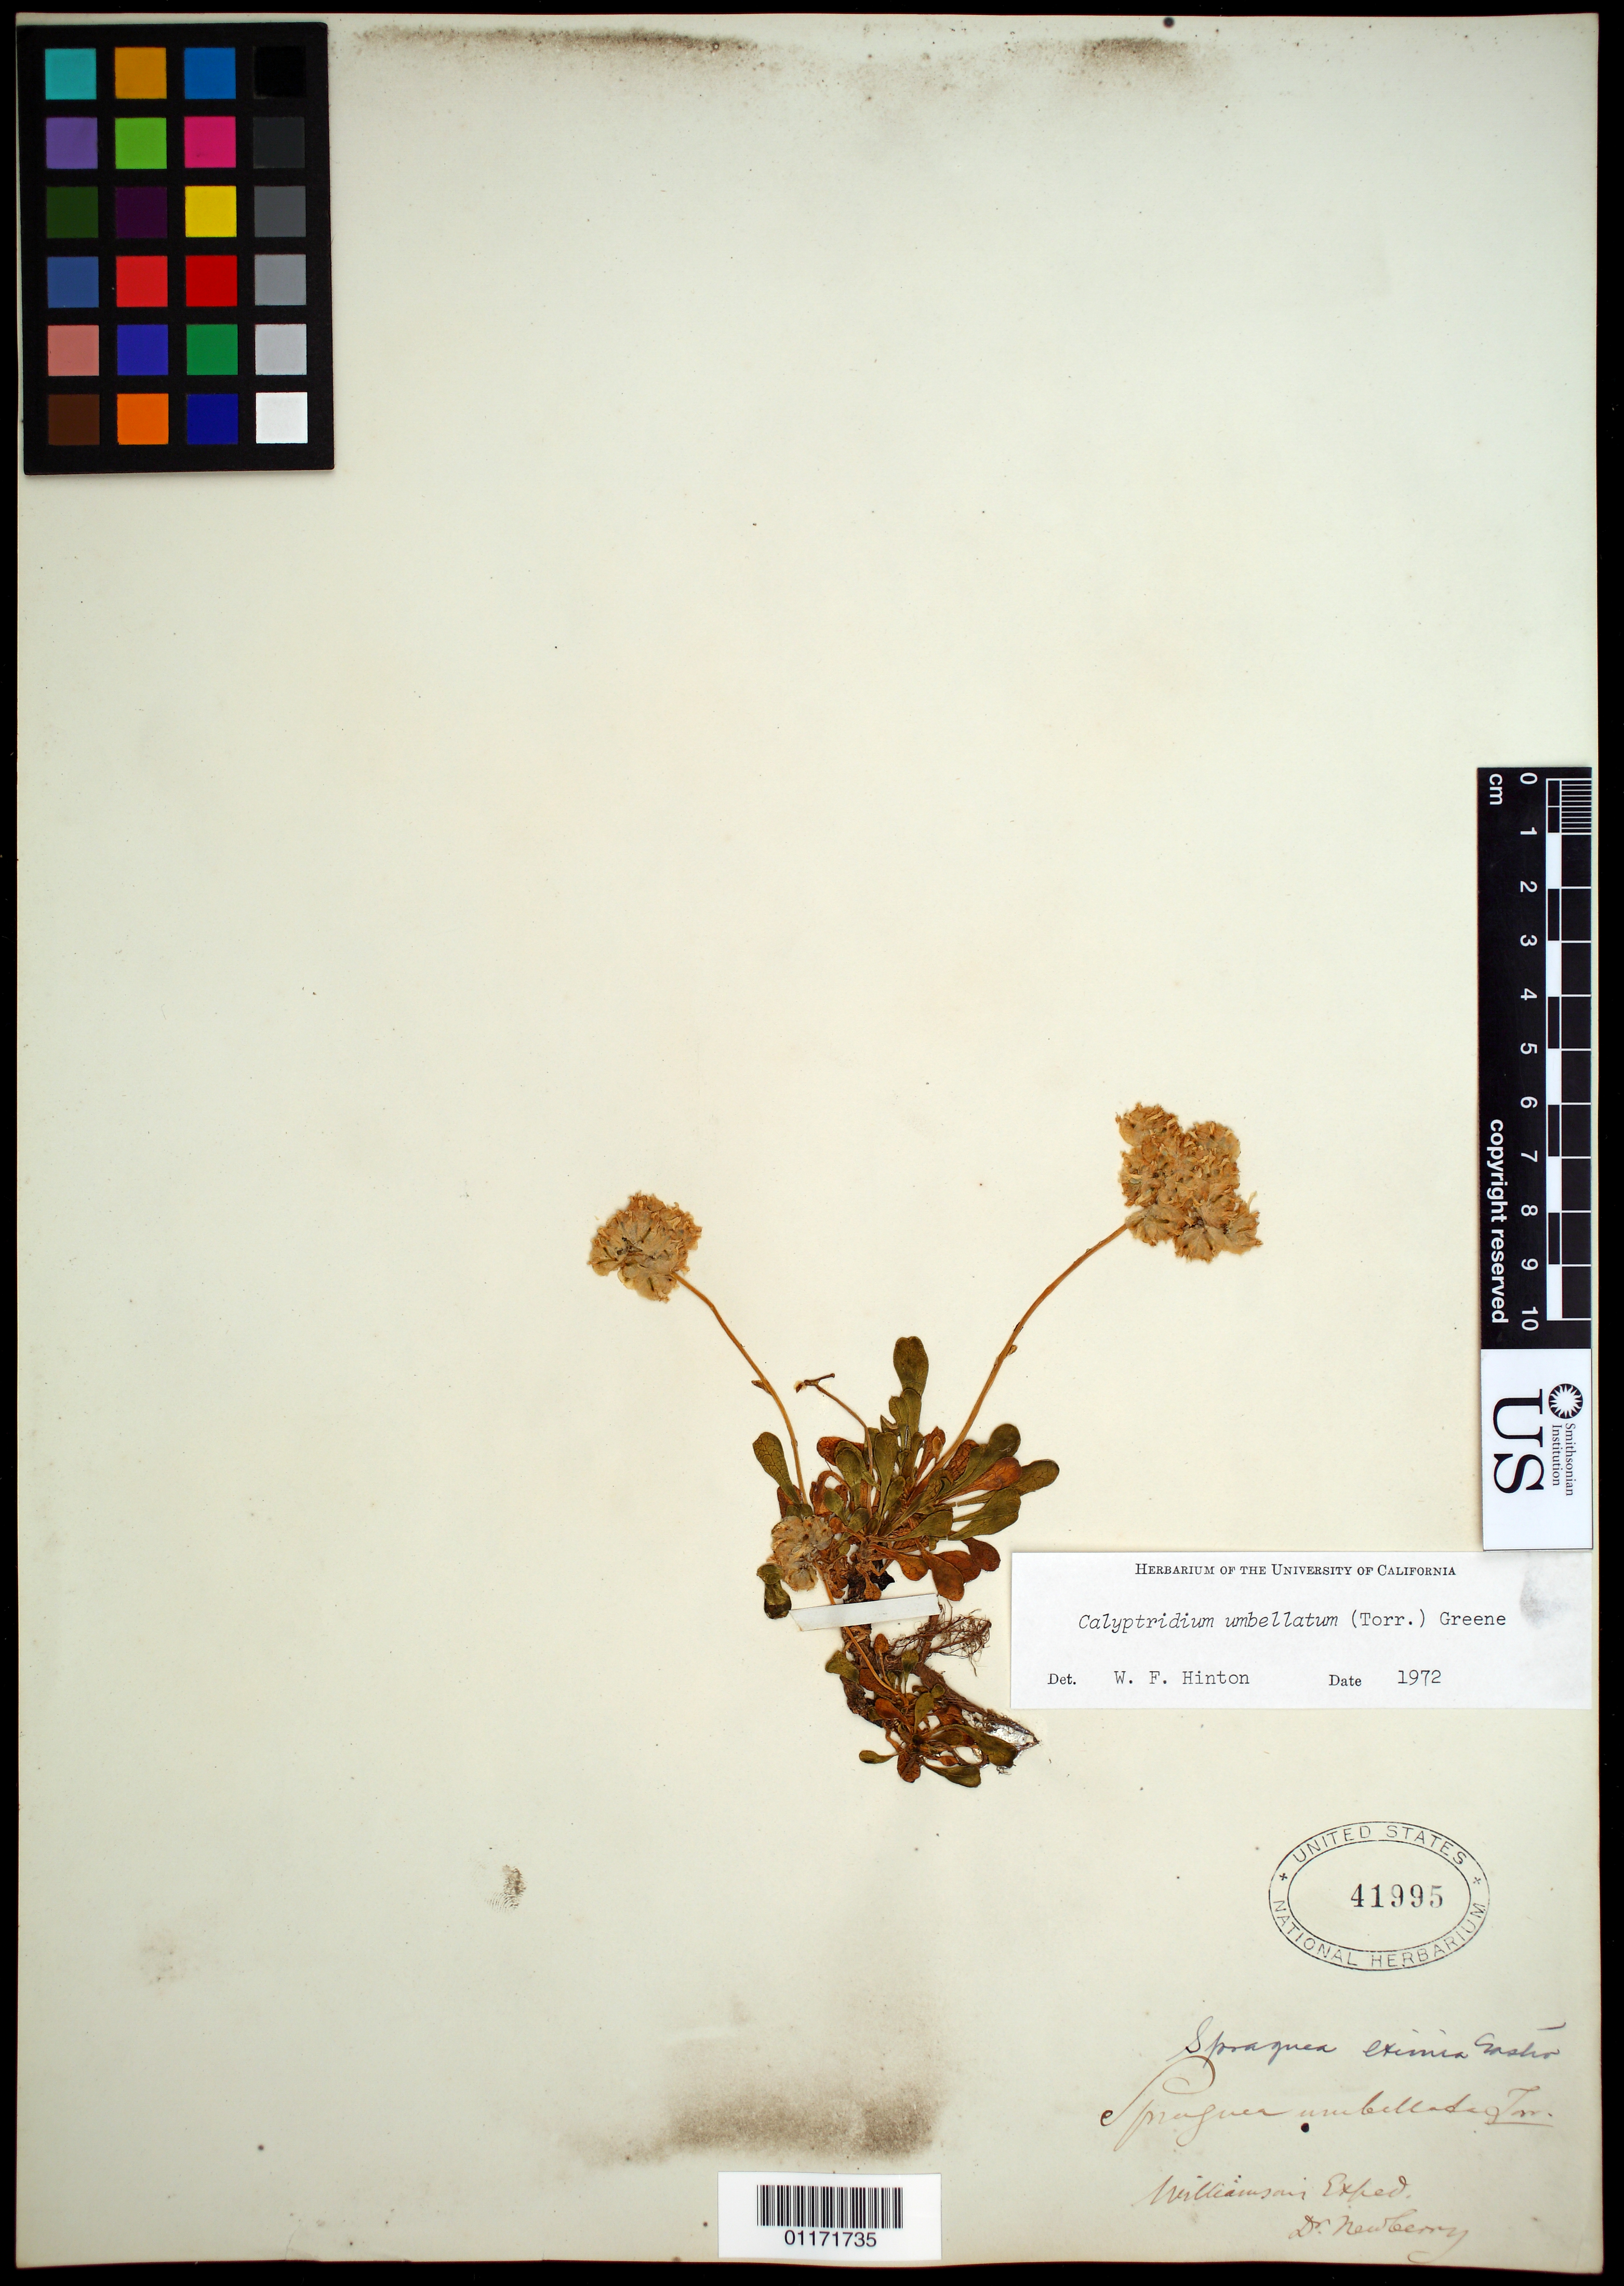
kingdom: Plantae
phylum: Tracheophyta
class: Magnoliopsida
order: Caryophyllales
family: Montiaceae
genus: Calyptridium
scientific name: Calyptridium umbellatum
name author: (Torr.) Greene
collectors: J. S. Newberry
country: United States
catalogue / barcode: US 41995